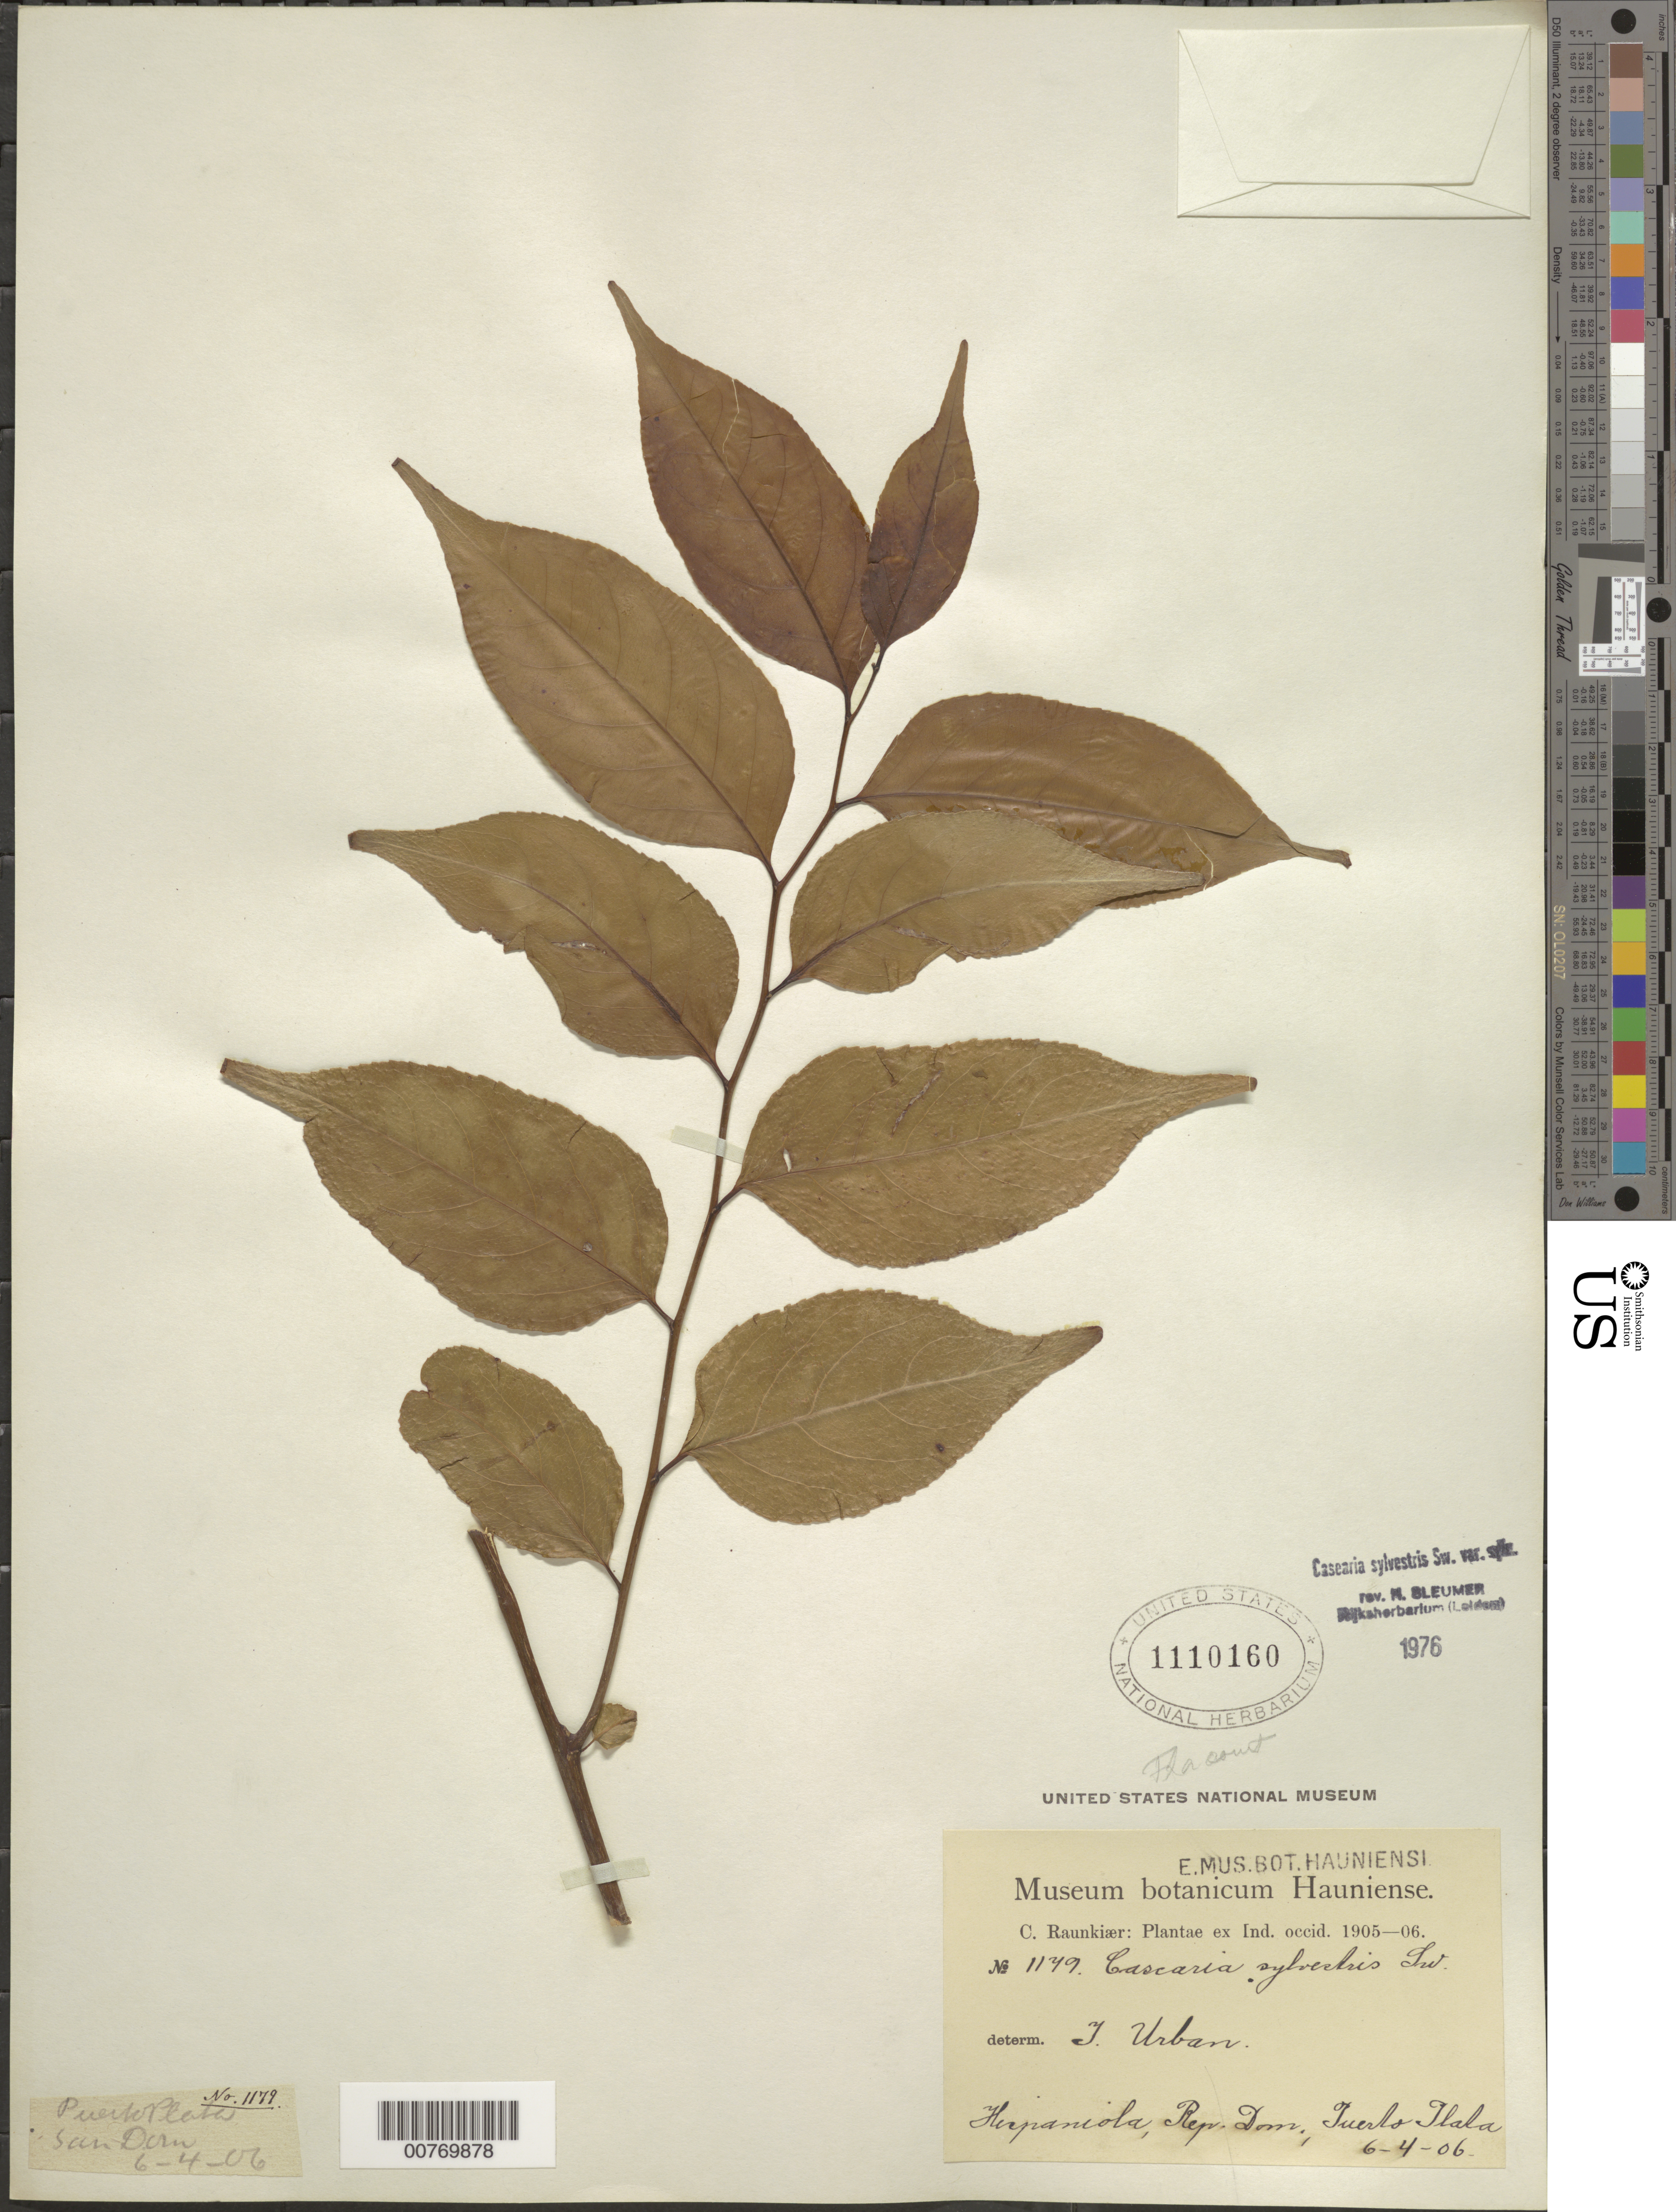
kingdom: Plantae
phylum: Tracheophyta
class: Magnoliopsida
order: Malpighiales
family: Salicaceae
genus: Casearia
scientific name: Casearia sylvestris var. sylvestris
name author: Sw.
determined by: Sleumer, H. O.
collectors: C. C. Raunkiaer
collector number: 1179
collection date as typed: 06 Apr 1906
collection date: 1906-04-06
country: Dominican Republic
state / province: Puerto Plata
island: Hispaniola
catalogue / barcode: US 1110160